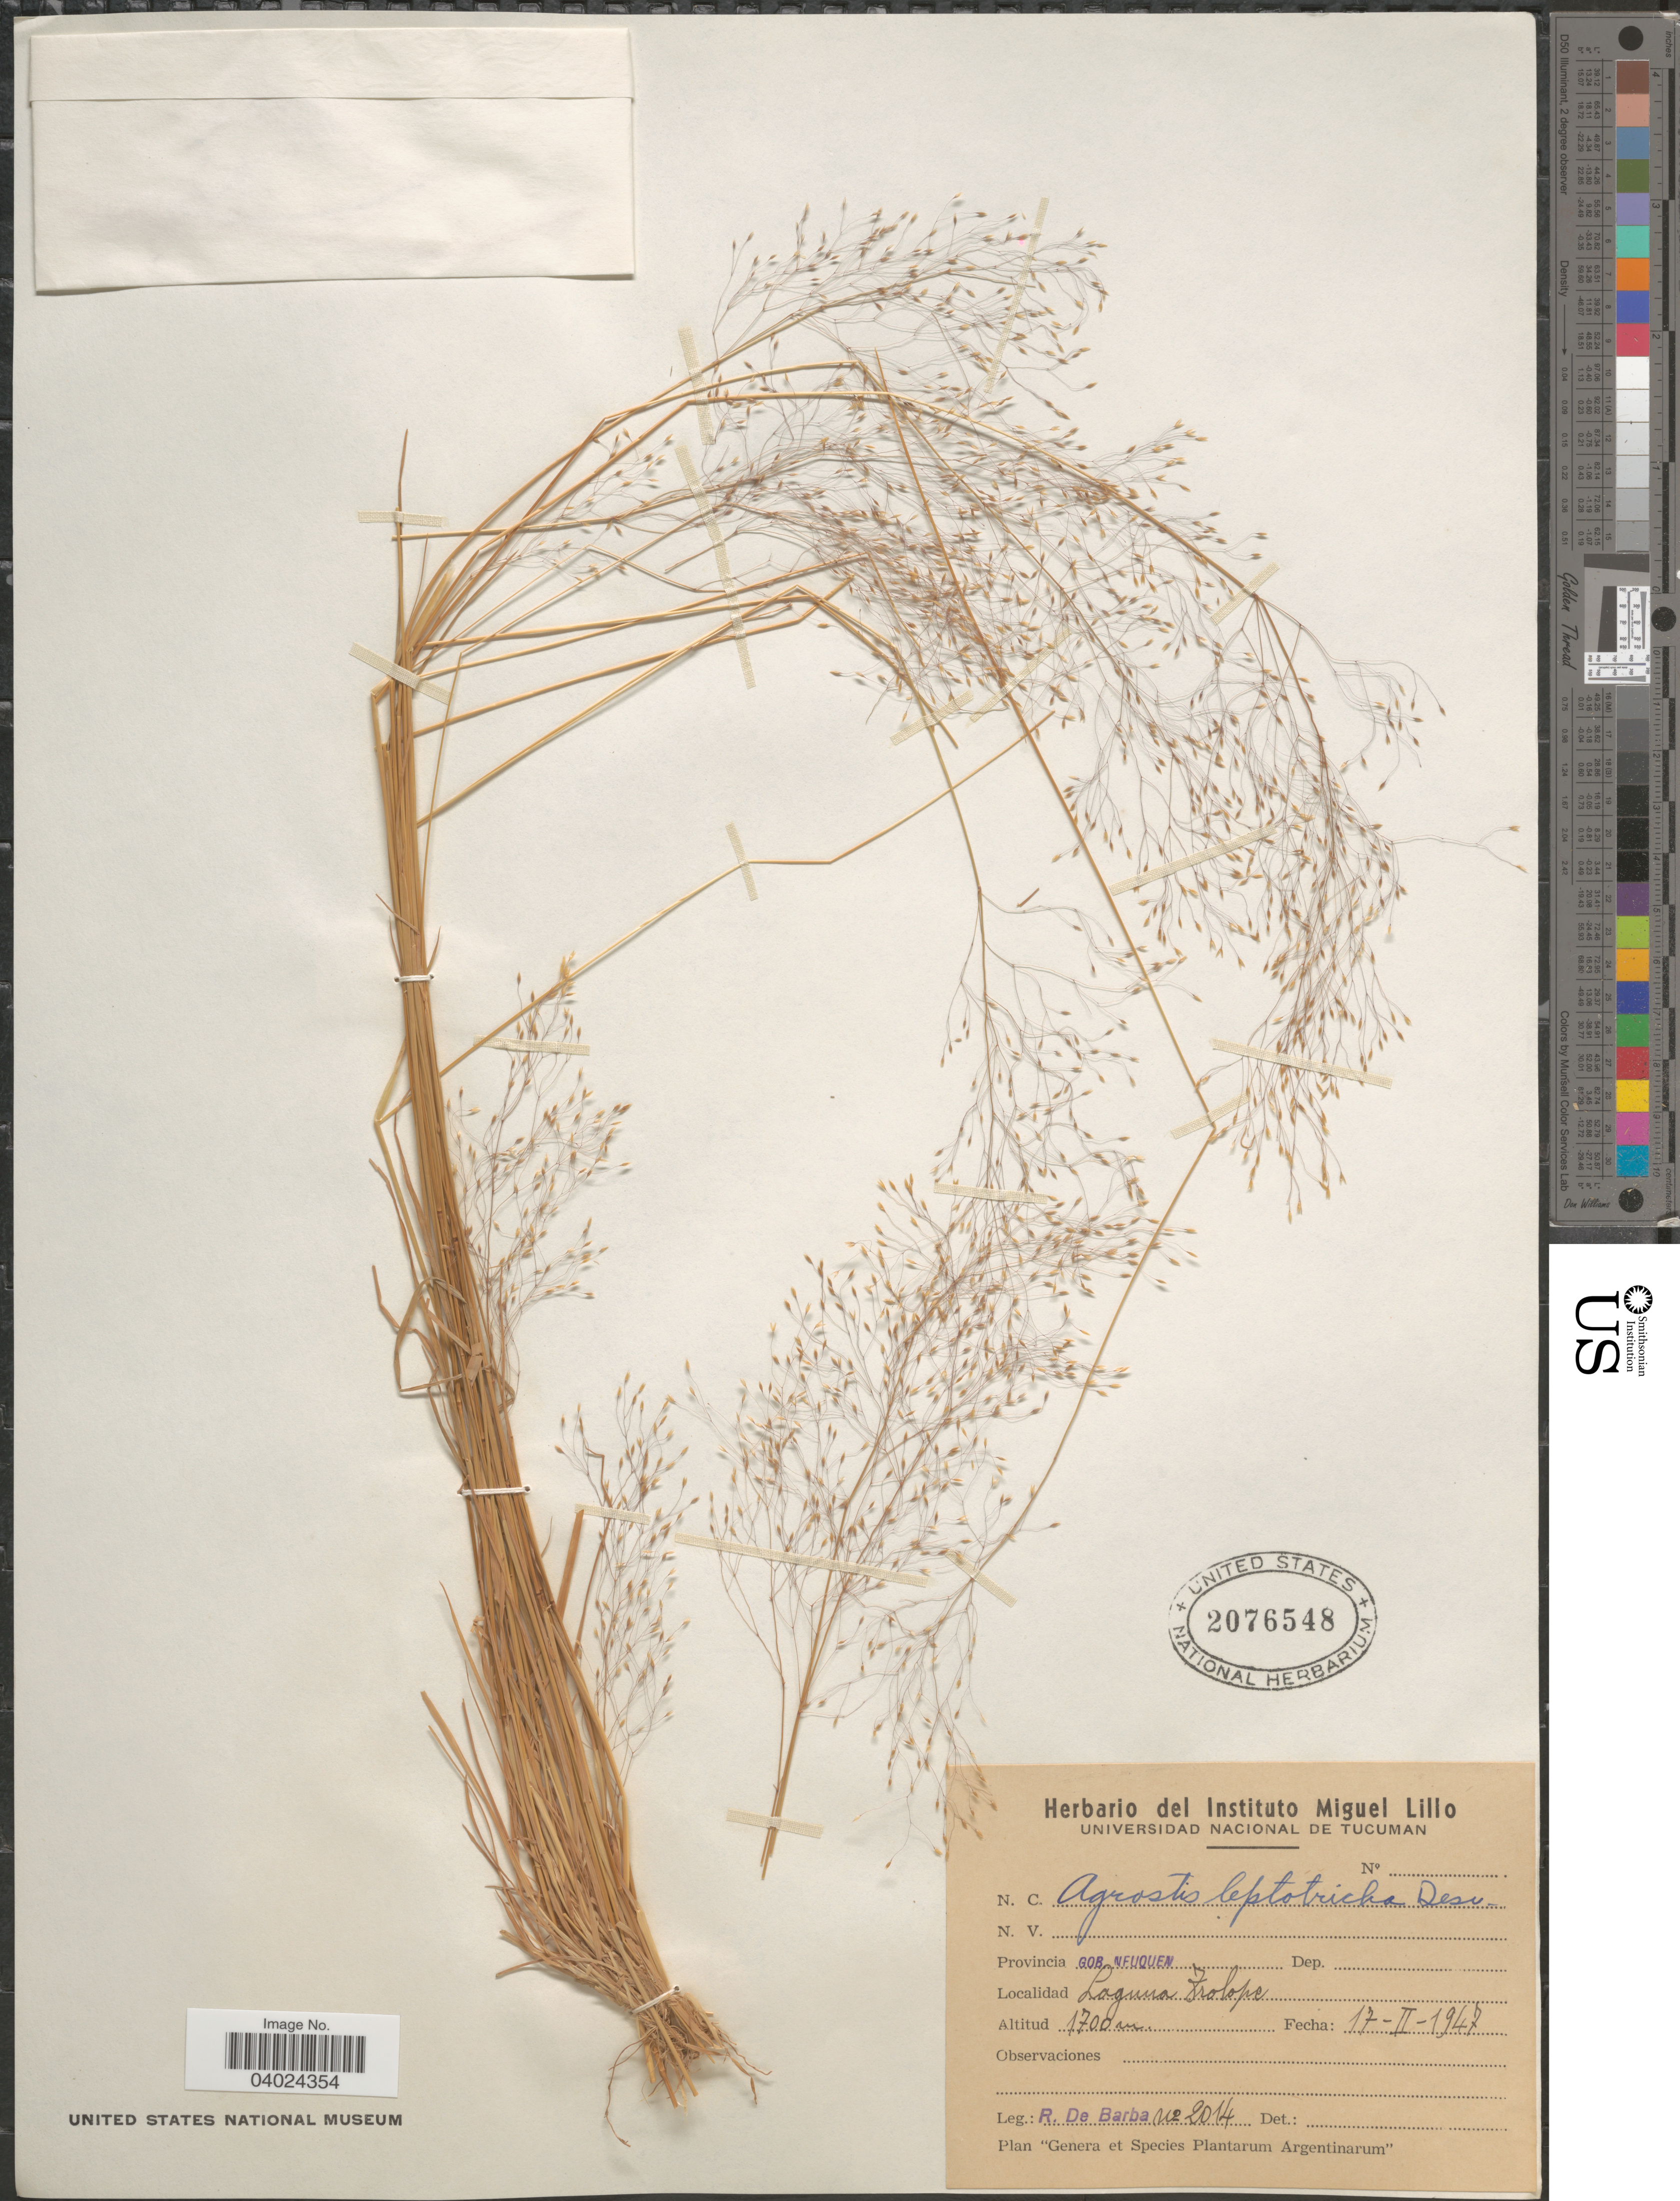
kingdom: Plantae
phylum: Tracheophyta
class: Liliopsida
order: Poales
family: Poaceae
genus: Agrostis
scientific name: Agrostis leptotricha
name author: É. Desv.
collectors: R. De Barba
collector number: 2014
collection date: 1947-02-17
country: Argentina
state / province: Neuquen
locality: Gob. Neuquen. Laguna Frolope.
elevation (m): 1700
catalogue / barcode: US 2076548